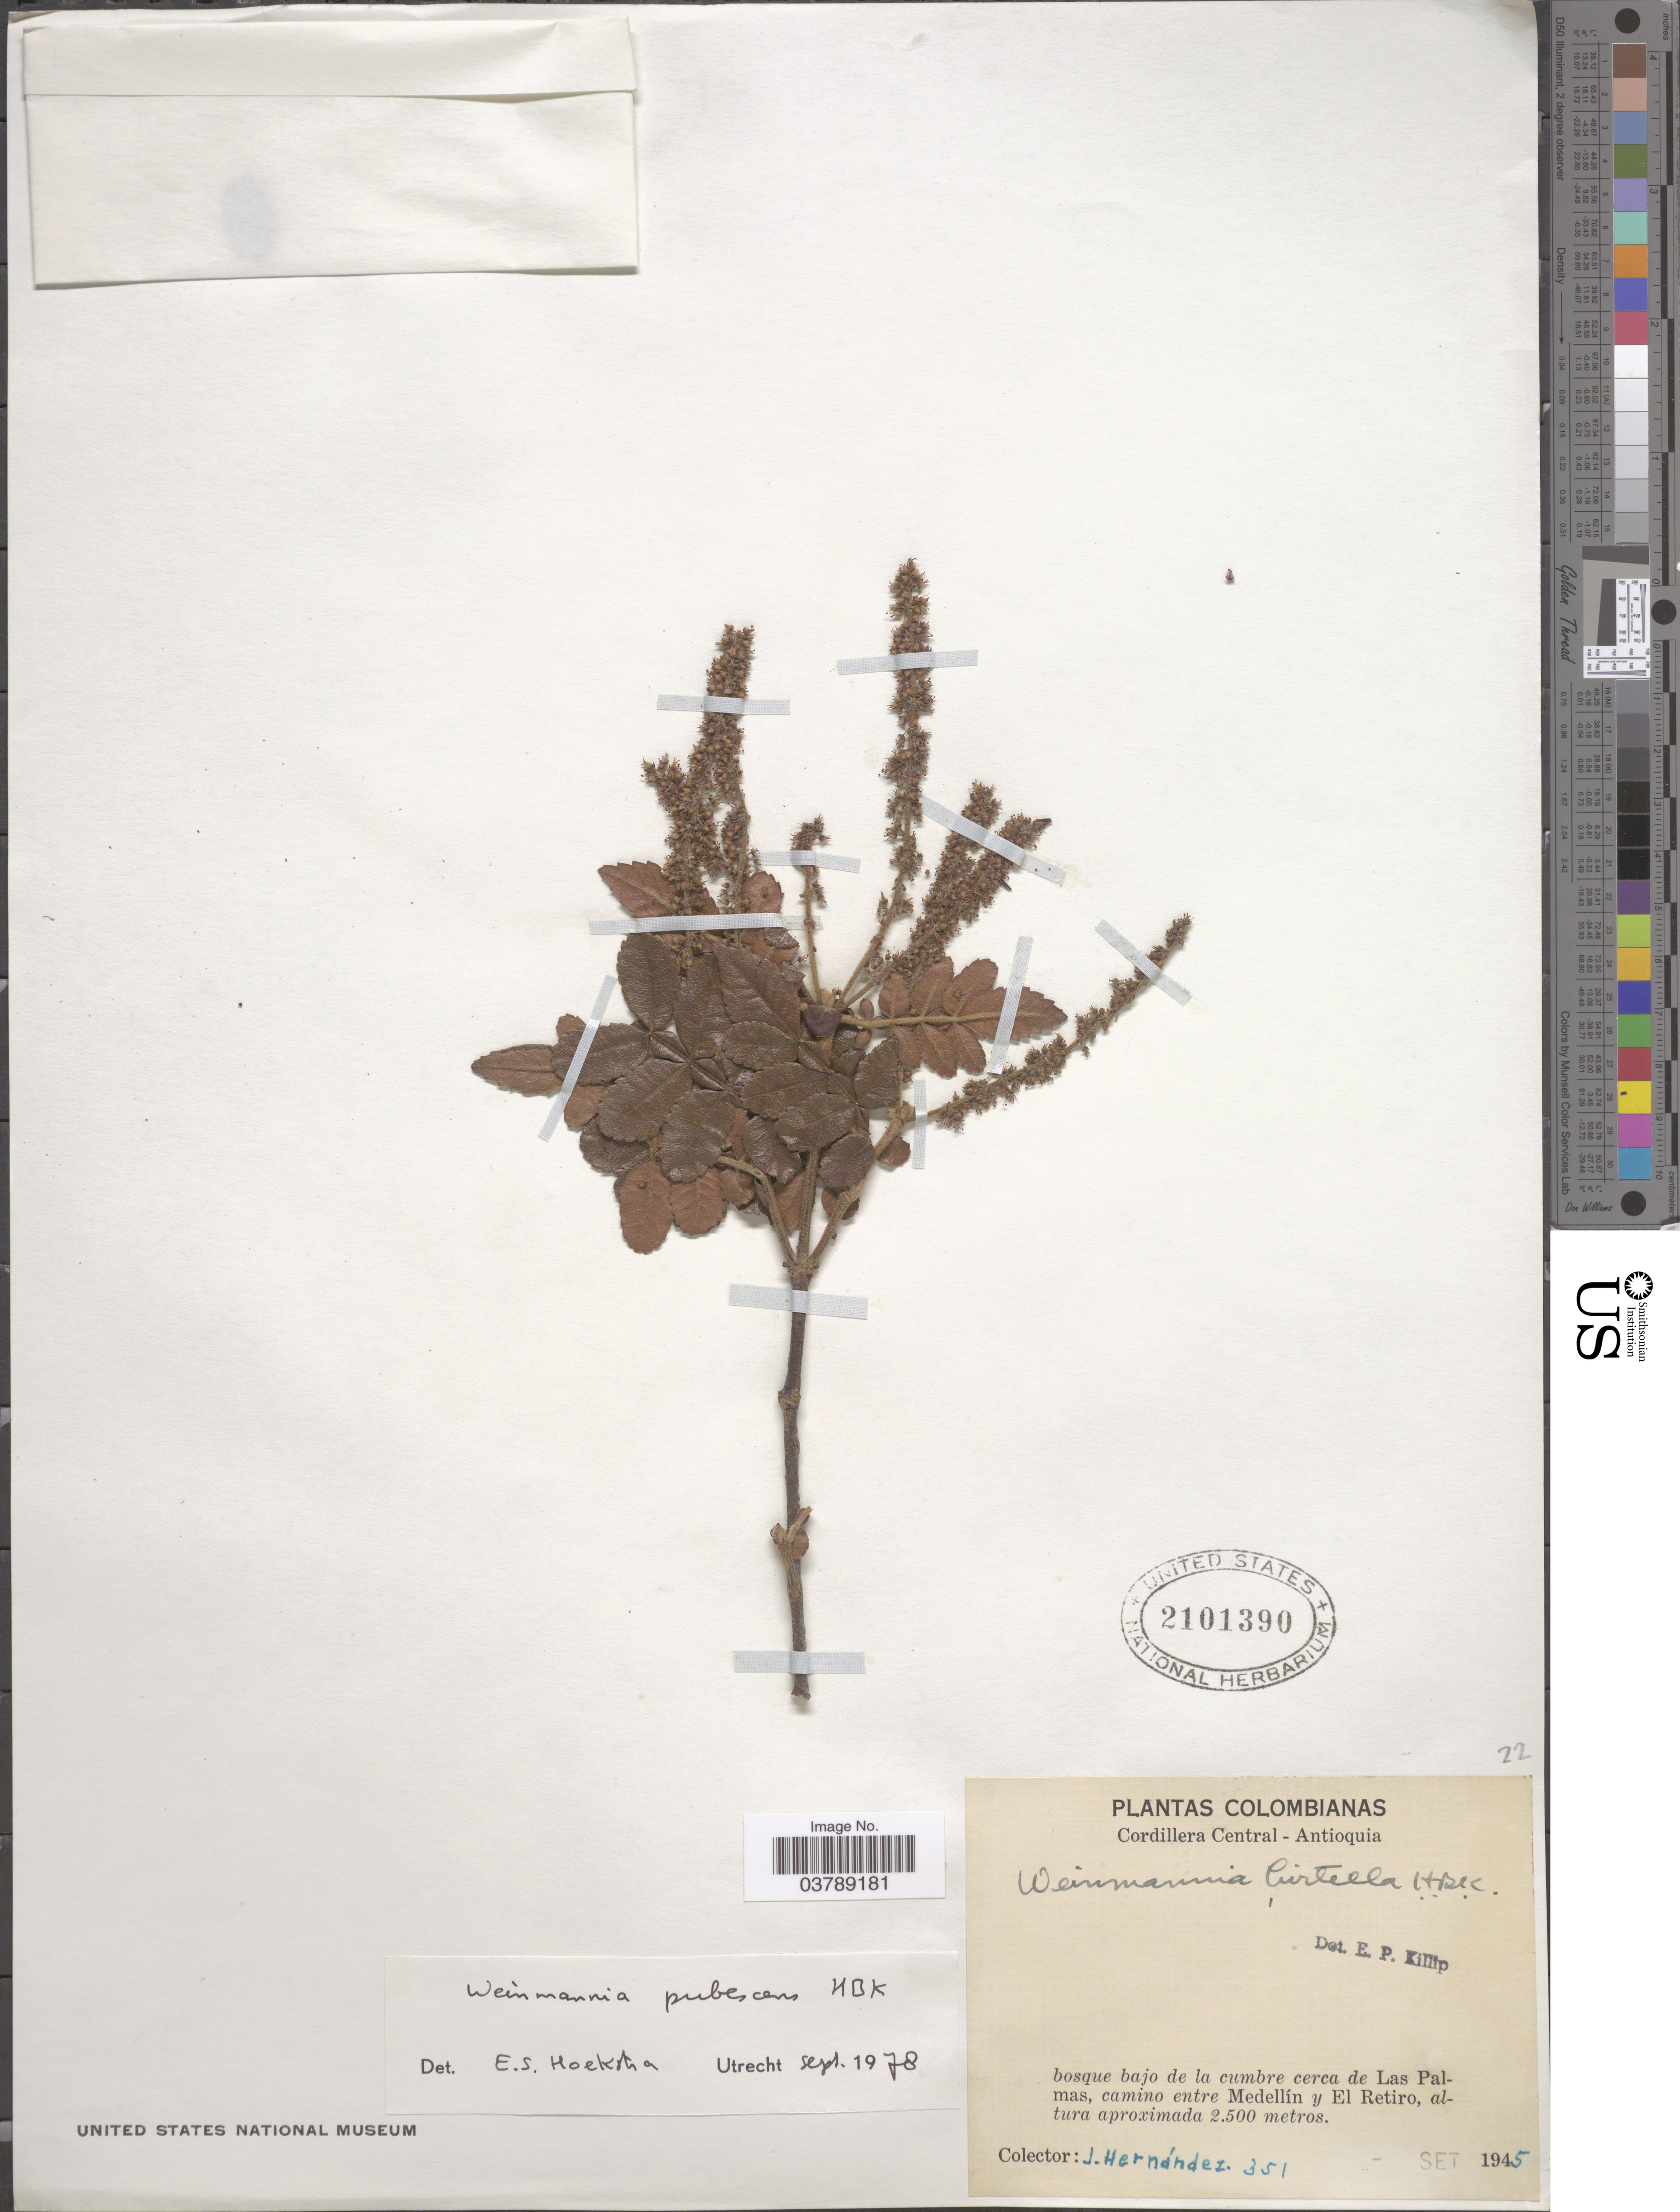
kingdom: Plantae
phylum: Tracheophyta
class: Magnoliopsida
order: Oxalidales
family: Cunoniaceae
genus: Weinmannia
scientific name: Weinmannia hirtella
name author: Kunth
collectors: J. Hernandez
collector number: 351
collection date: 1945-09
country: Colombia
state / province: Antioquia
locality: Cordillera Central. Bosque bajo de la cumbre cerca de Las Palmas, camino entre Medellín y El Retiro.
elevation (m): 2500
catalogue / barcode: US 2101390